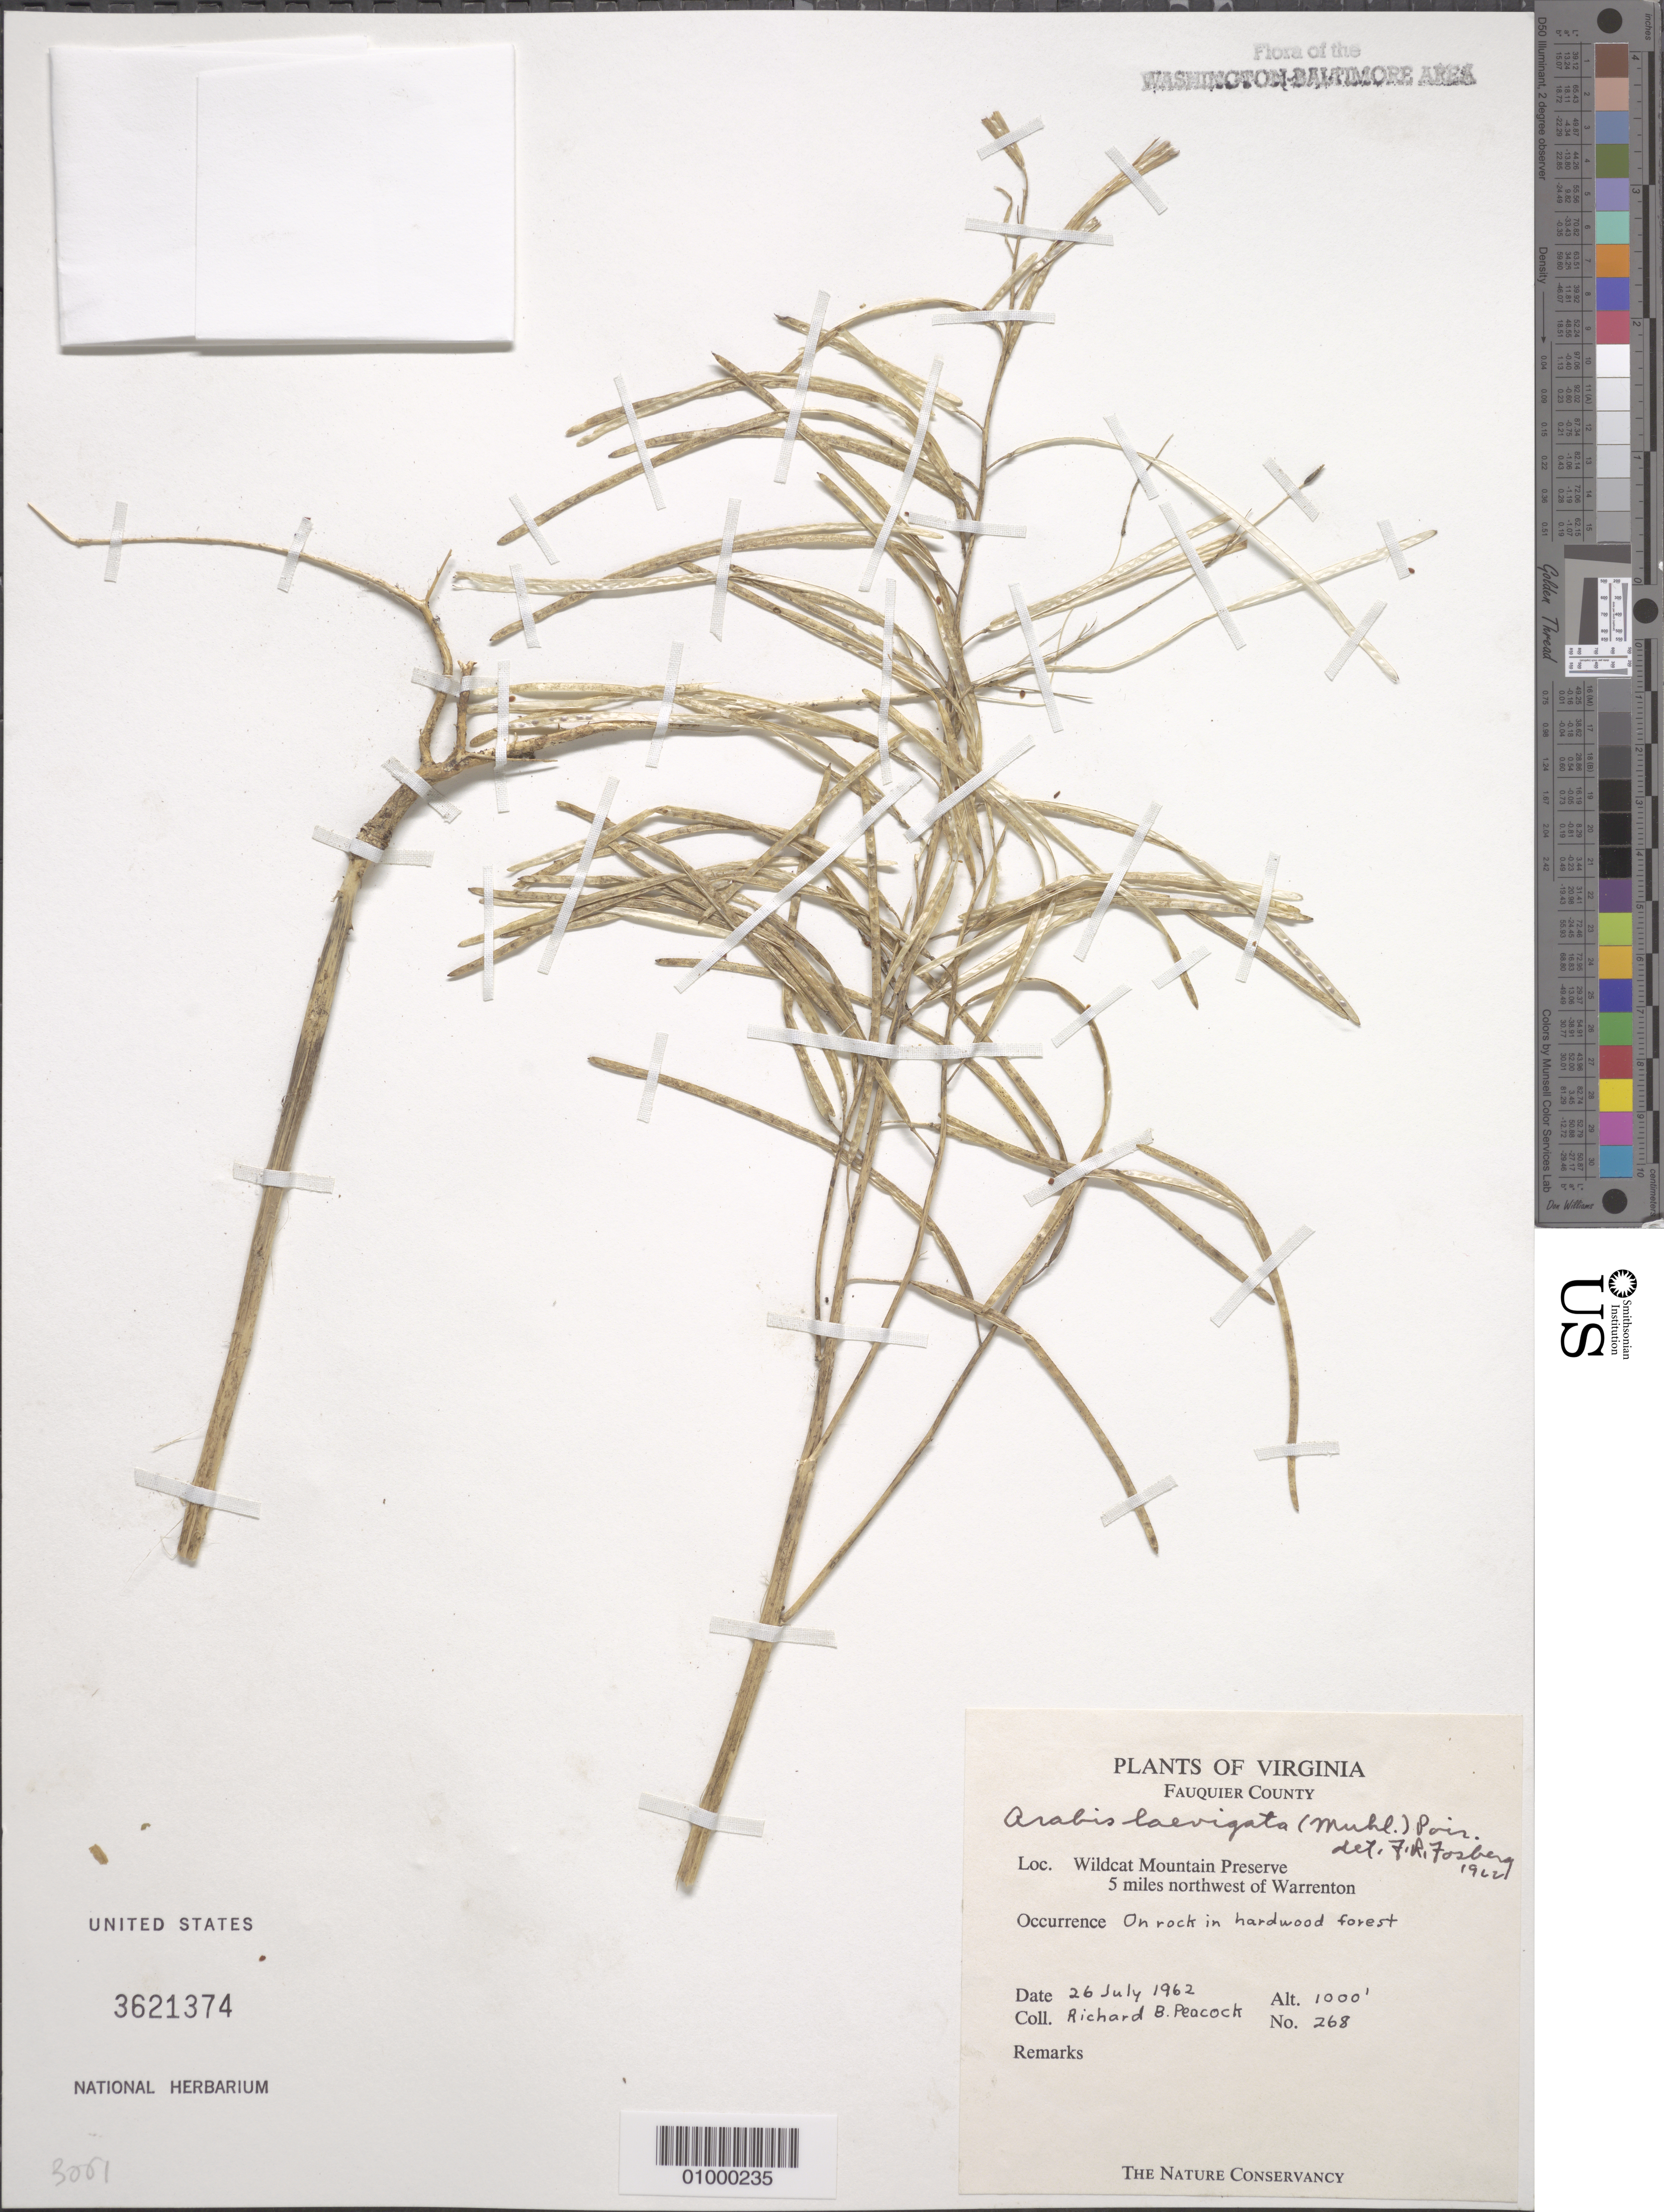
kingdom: Plantae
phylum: Tracheophyta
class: Magnoliopsida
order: Brassicales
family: Brassicaceae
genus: Boechera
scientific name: Boechera laevigata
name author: (Muhl. ex Willd.) Al-Shehbaz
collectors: R. Peacock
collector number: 268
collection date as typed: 26 Jul 1962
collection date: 1962-07-26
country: United States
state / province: Virginia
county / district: Fauquier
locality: Wildcat Mountain Preserve, 5 miles northwest of Warrenton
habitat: on rock on hardwood forest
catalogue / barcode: US 3621374